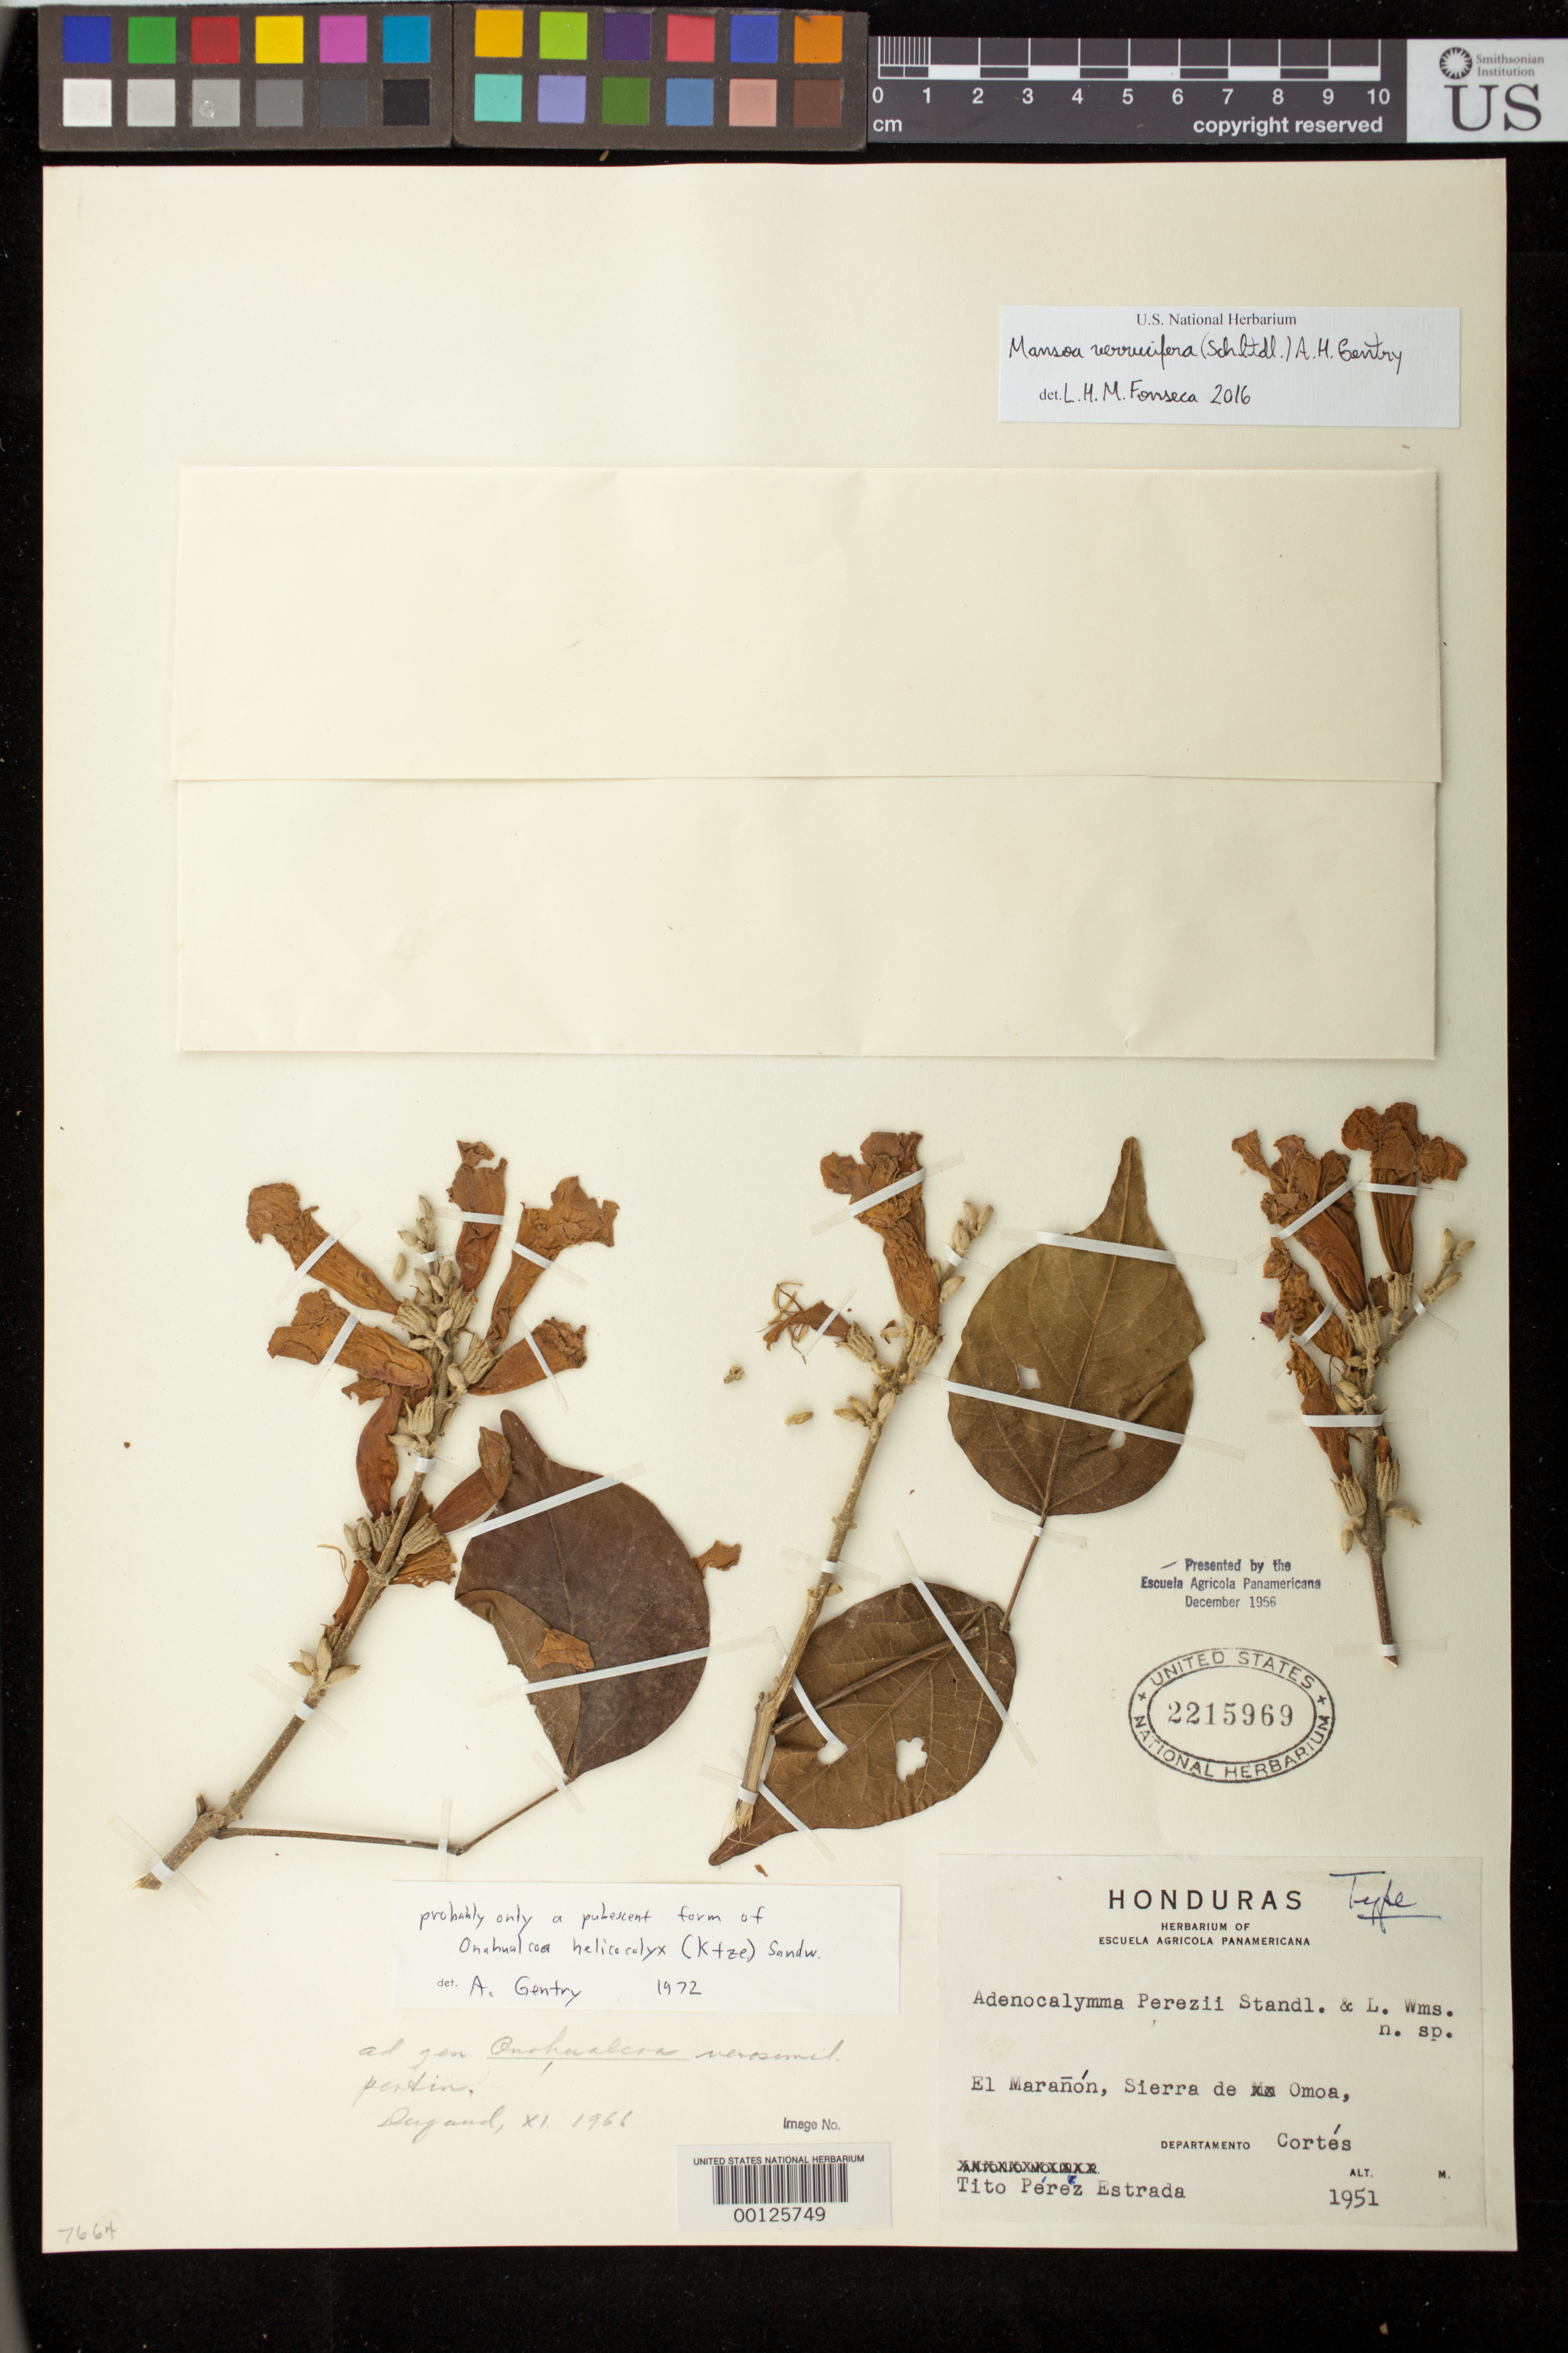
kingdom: Plantae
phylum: Tracheophyta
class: Magnoliopsida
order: Lamiales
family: Bignoniaceae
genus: Adenocalymma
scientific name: Adenocalymma perezii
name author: Standl. & L.O. Williams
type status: Holotype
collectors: T. Pérez Estrada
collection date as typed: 1951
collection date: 1951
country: Honduras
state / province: Cortés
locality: El Marañón, Sierra de Omoa, Departamento Cortés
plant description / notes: Holotype originally at EAP, "Presented by the Escuela Agricola Panamericana December 1956"; see Dorr et al. 2009, Taxon 58(3): 993-1001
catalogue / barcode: US 2215969